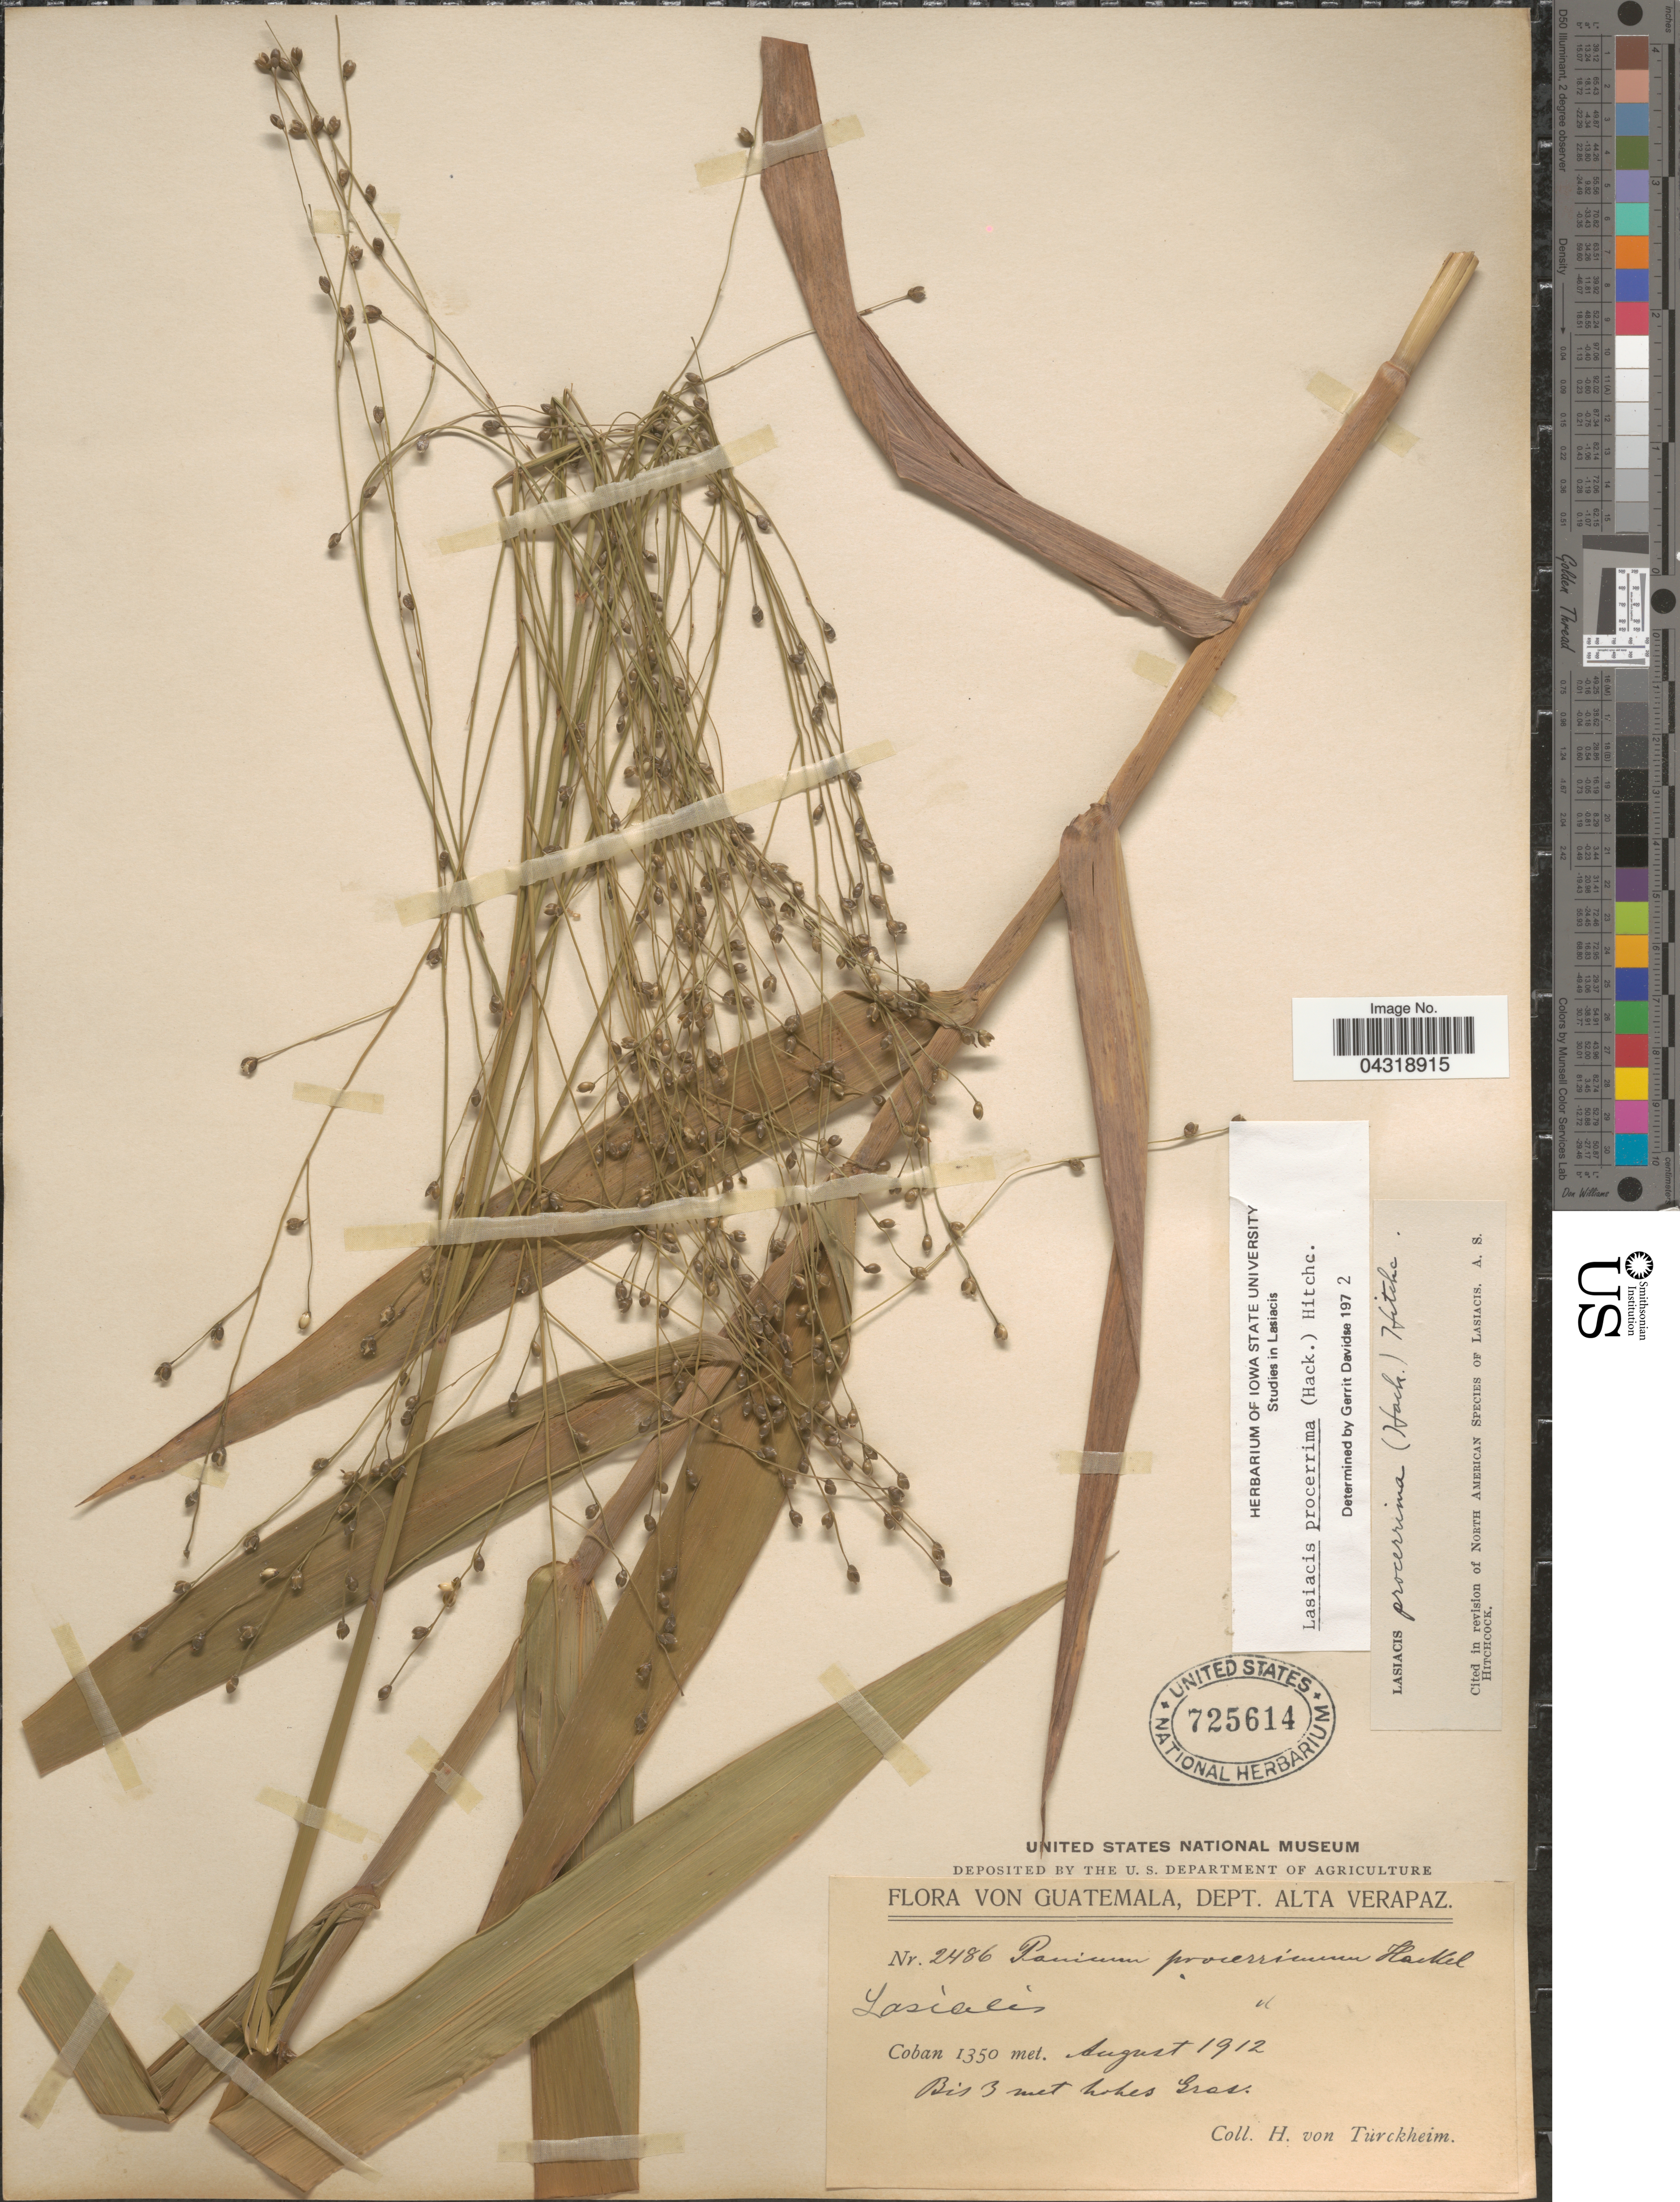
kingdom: Plantae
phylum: Tracheophyta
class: Liliopsida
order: Poales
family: Poaceae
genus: Lasiacis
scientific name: Lasiacis procerrima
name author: (Hack.) Hitchc.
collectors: H. von Türckheim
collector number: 2486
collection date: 1912-08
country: Guatemala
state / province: Alta Verapaz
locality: Dept. Alta Verapaz. Coban.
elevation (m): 1350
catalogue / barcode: US 725614